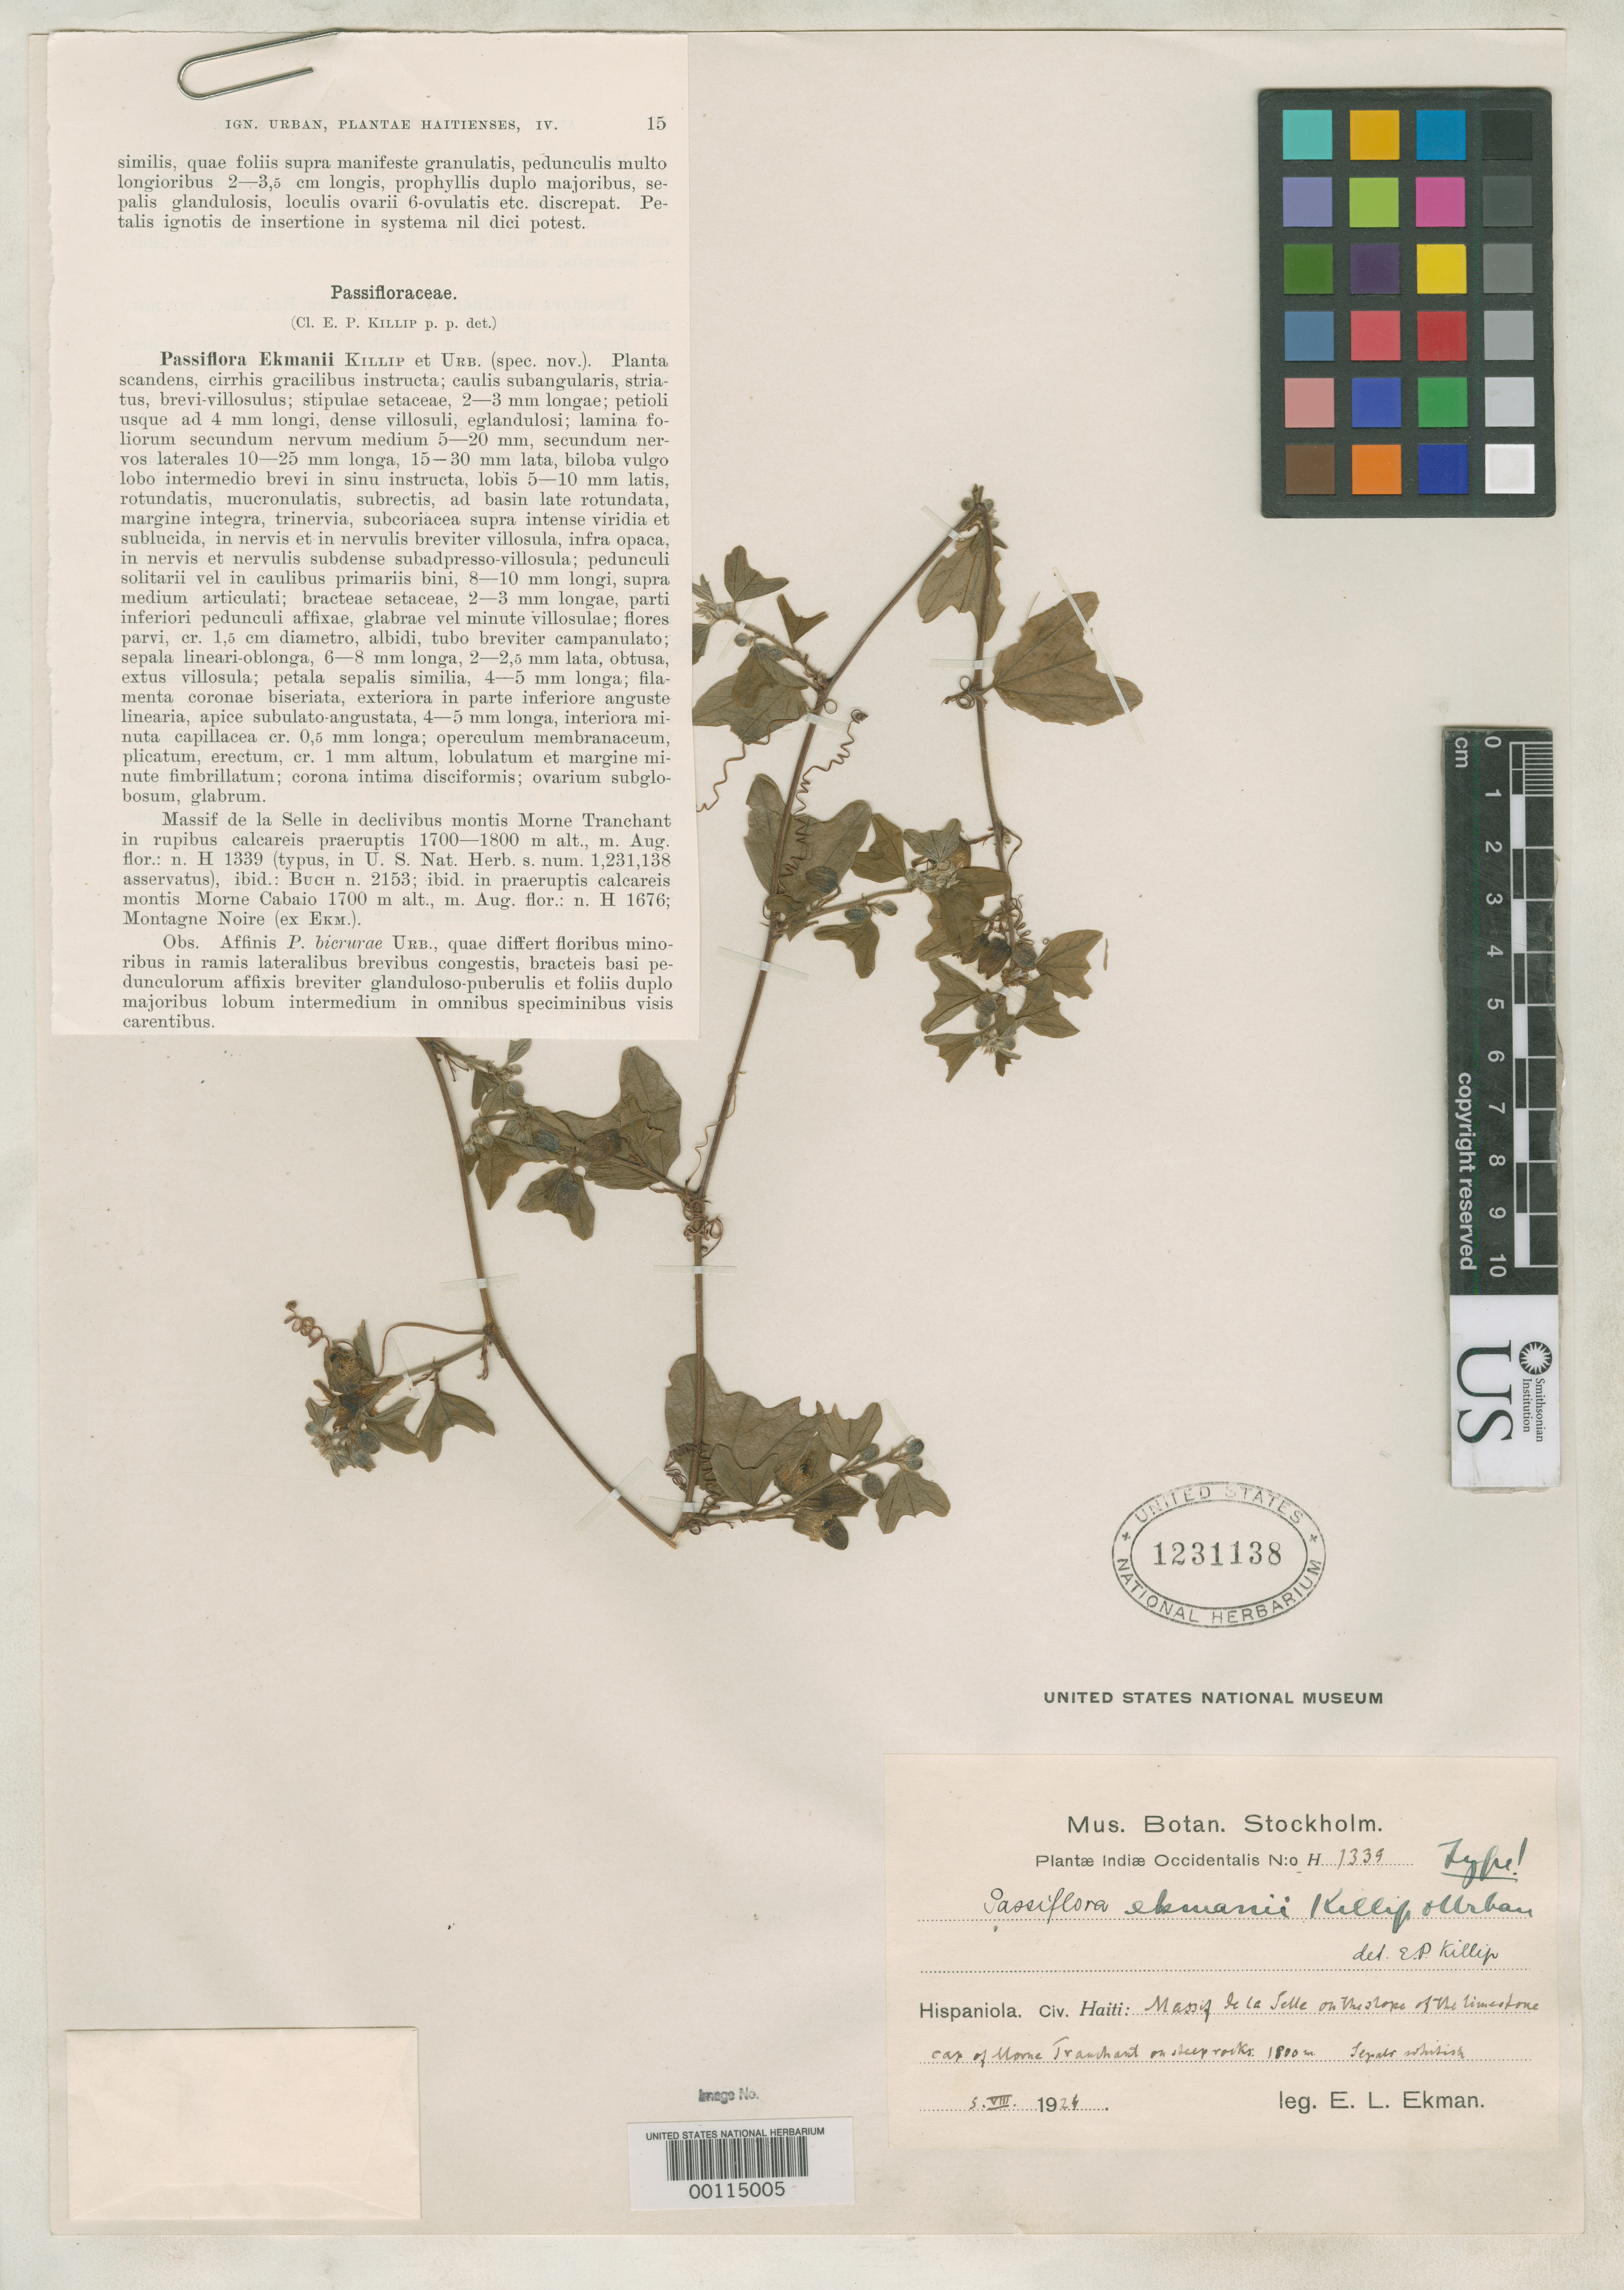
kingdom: Plantae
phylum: Tracheophyta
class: Magnoliopsida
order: Malpighiales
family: Passifloraceae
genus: Passiflora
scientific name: Passiflora ekmanii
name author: Killip & Urb.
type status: Holotype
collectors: E. L. Ekman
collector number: H 1339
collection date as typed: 05 Aug 1924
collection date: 1924-08-05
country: Haiti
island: Hispaniola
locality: Massif de La Selle, Morne Tranchant.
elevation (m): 1700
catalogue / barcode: US 1231138